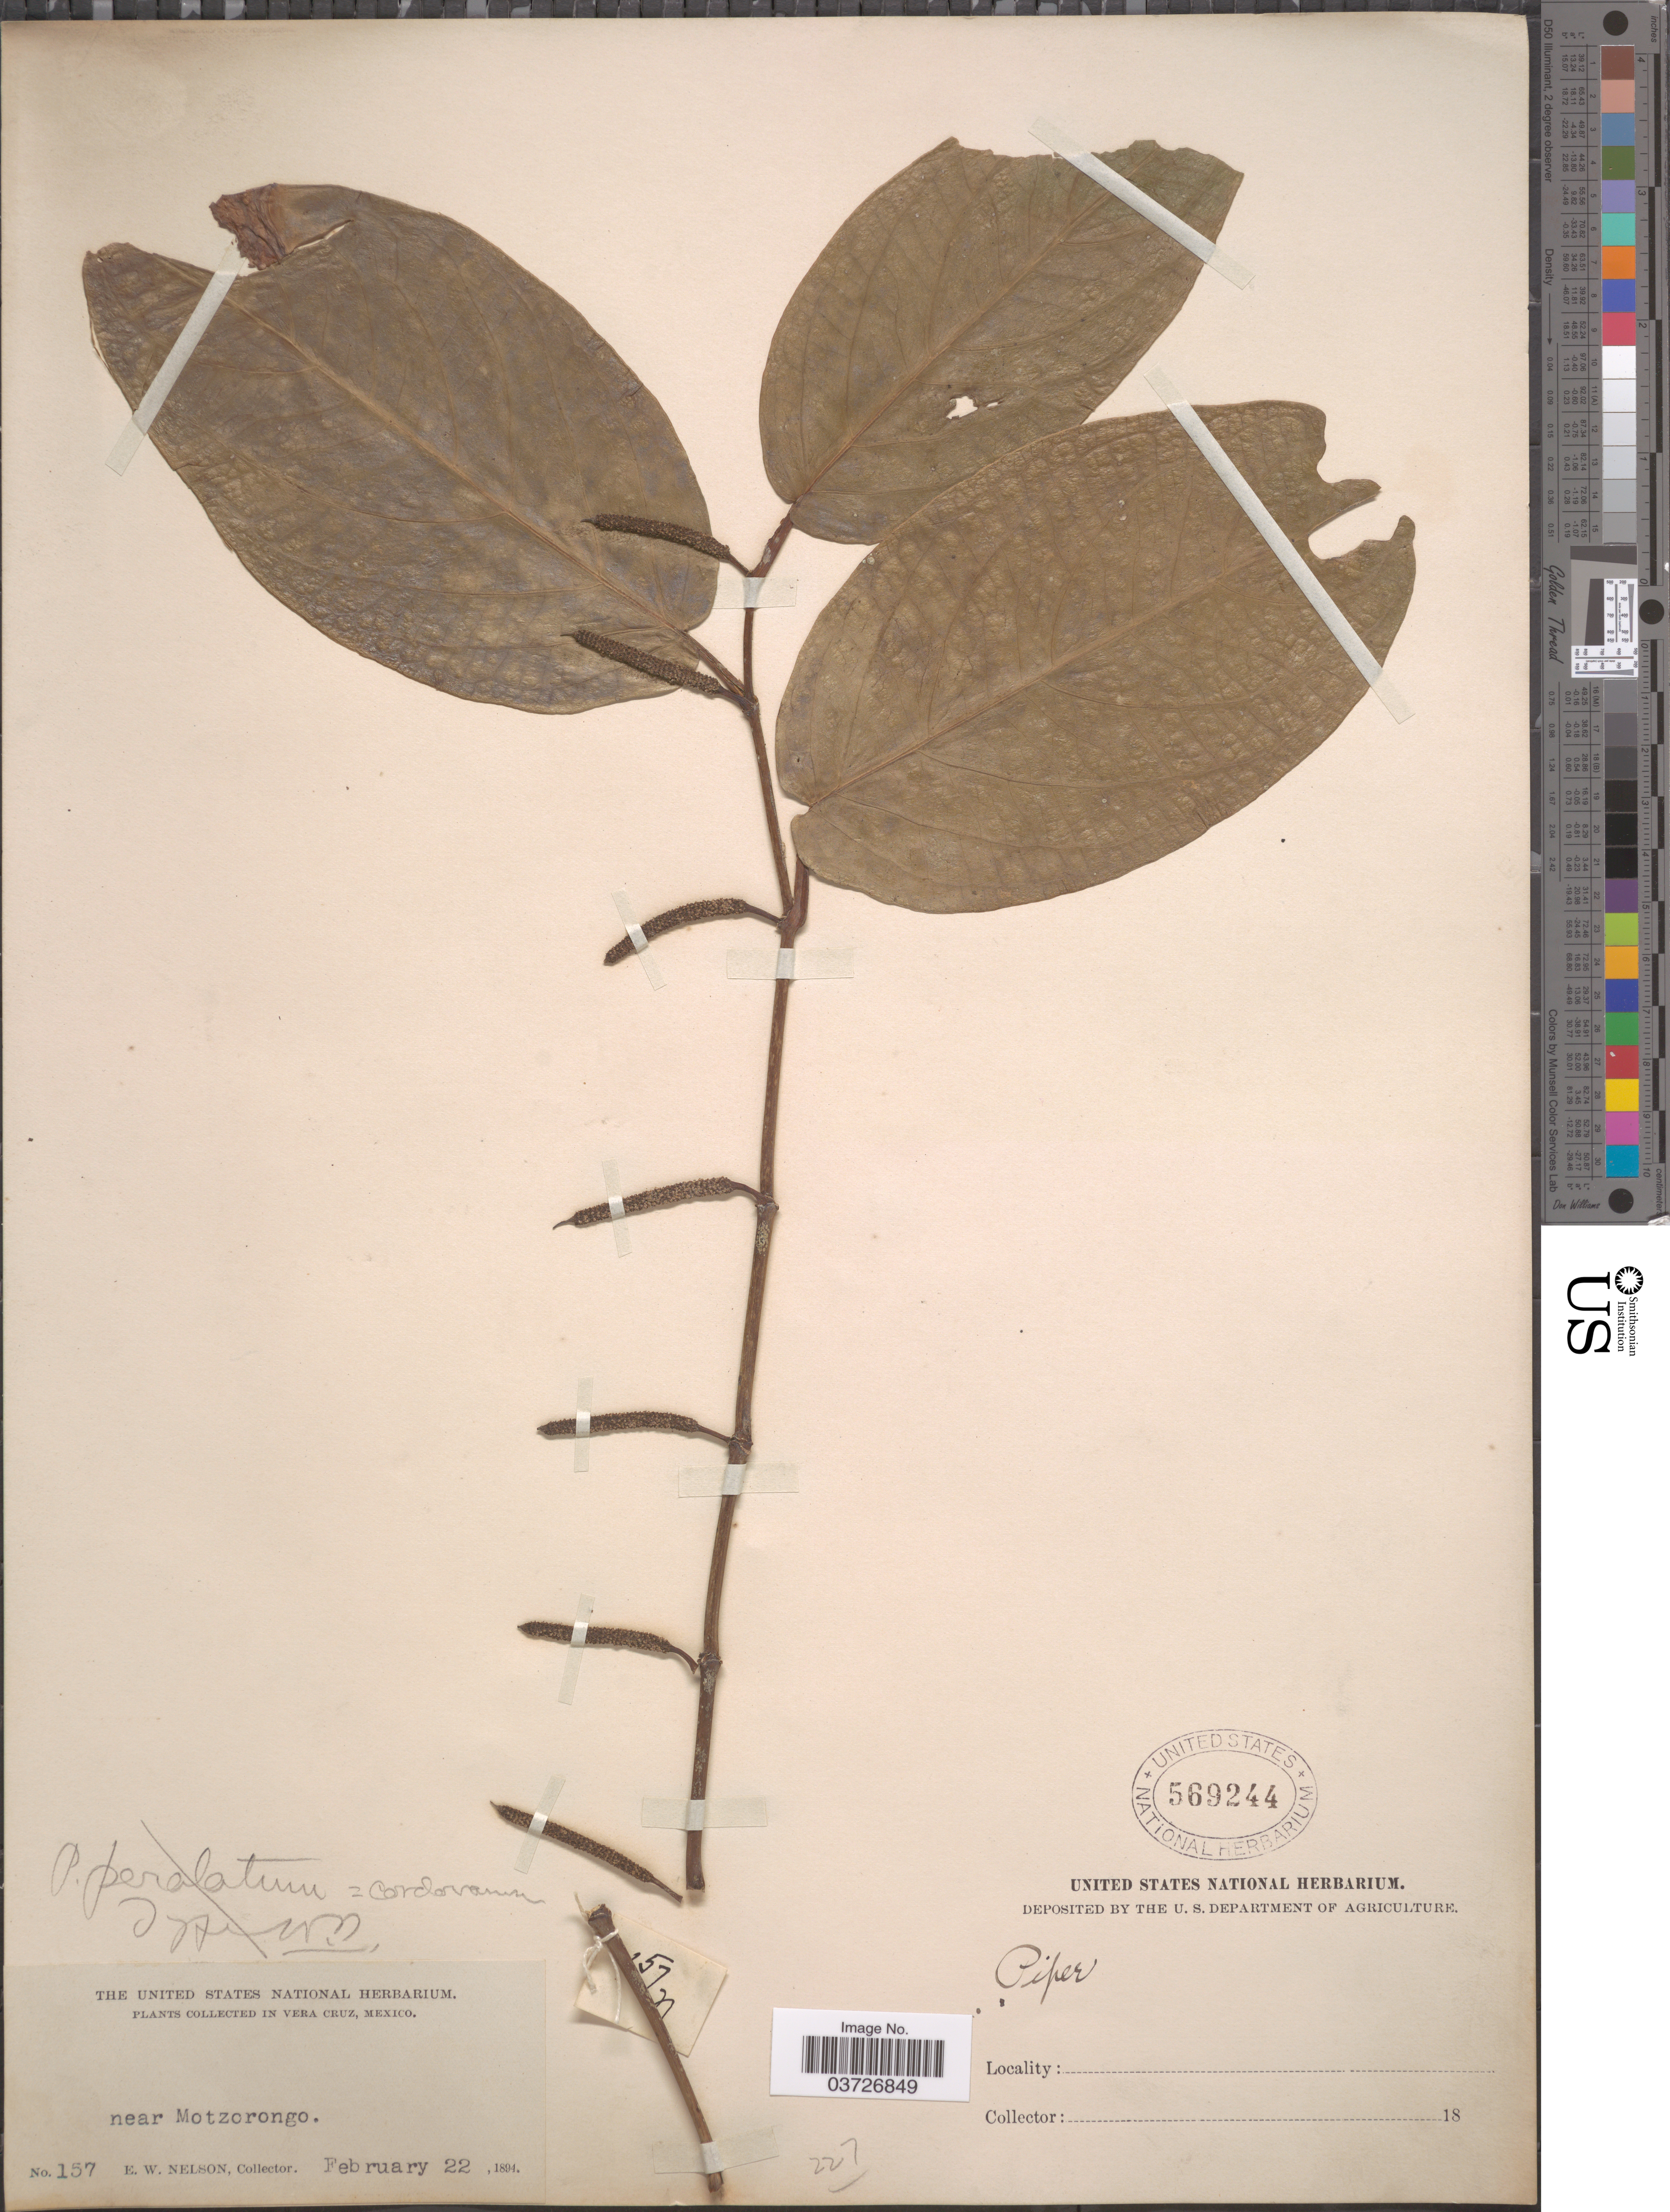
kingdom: Plantae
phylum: Tracheophyta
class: Magnoliopsida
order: Piperales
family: Piperaceae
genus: Piper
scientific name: Piper cordovanum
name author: C. DC.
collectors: E. W. Nelson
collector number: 157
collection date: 1894-02-22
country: Mexico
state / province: Veracruz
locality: Vera Cruz. Near Motzorongo.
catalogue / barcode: US 569244